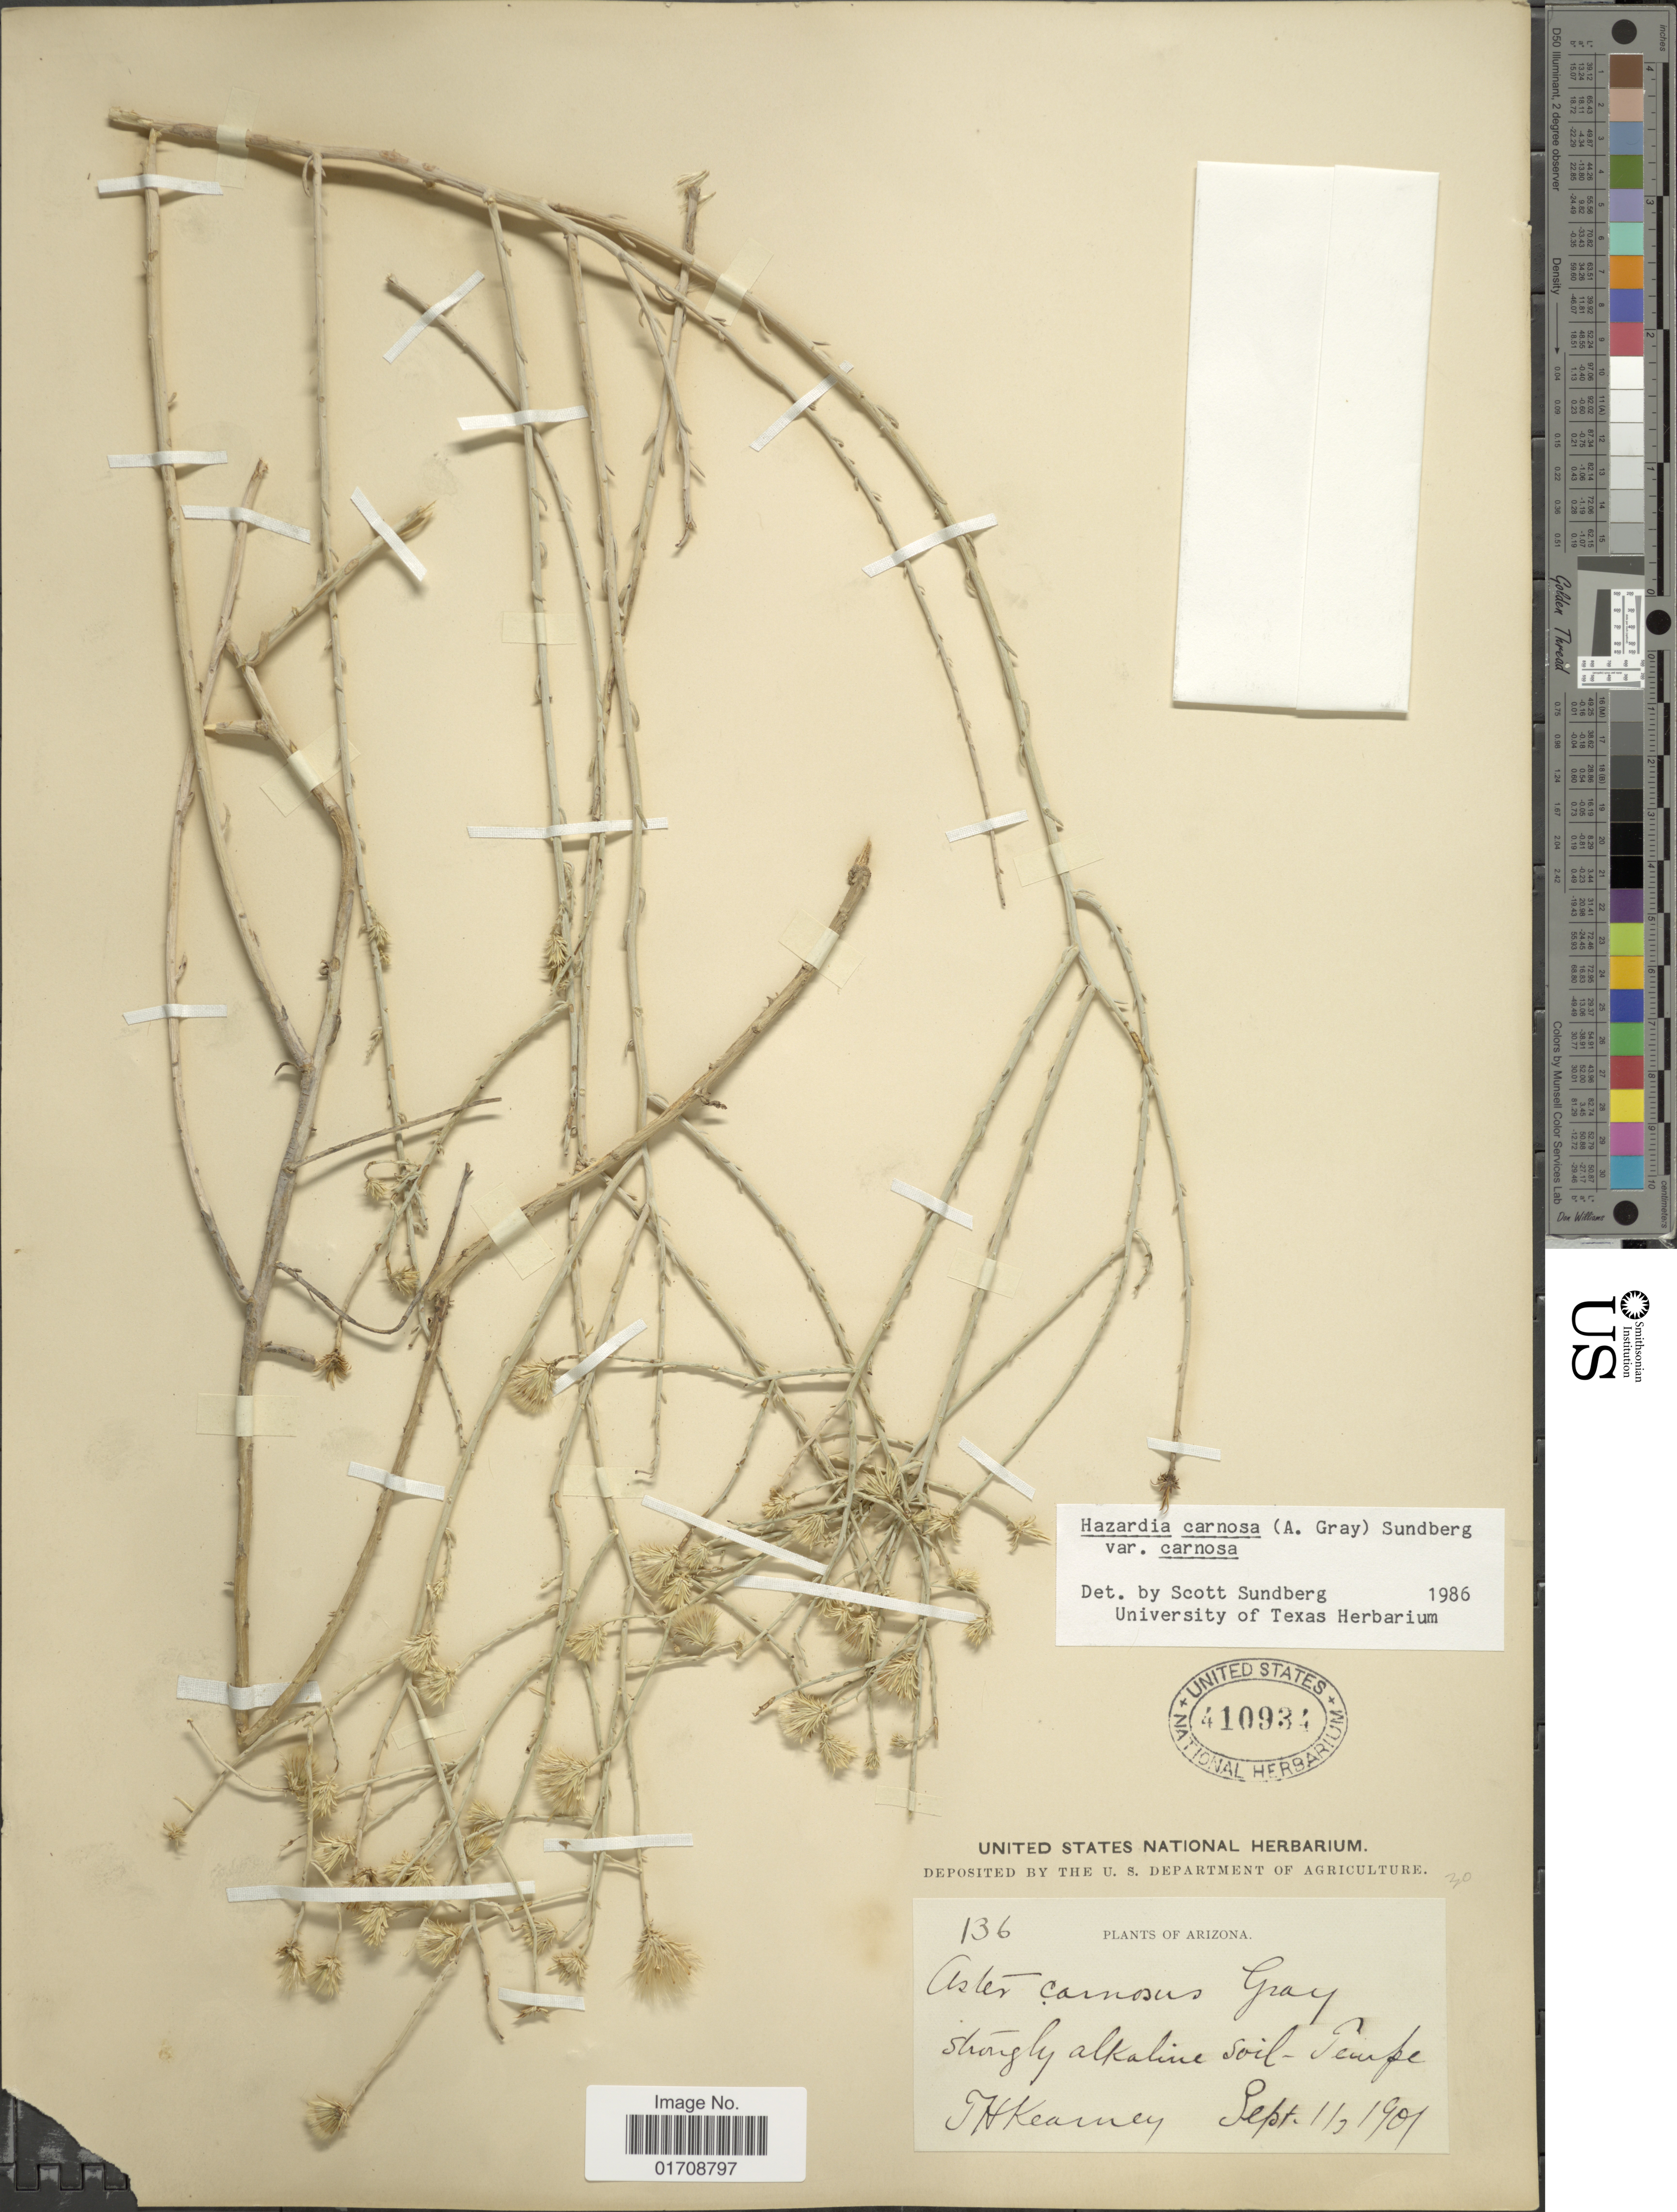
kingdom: Plantae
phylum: Tracheophyta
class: Magnoliopsida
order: Asterales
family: Asteraceae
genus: Machaeranthera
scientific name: Machaeranthera carnosa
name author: (A. Gray) G.L. Nesom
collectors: T. H. Kearney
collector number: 136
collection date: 1901-09-11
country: United States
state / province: Arizona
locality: Alkaline soil, Tempe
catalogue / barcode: US 410934